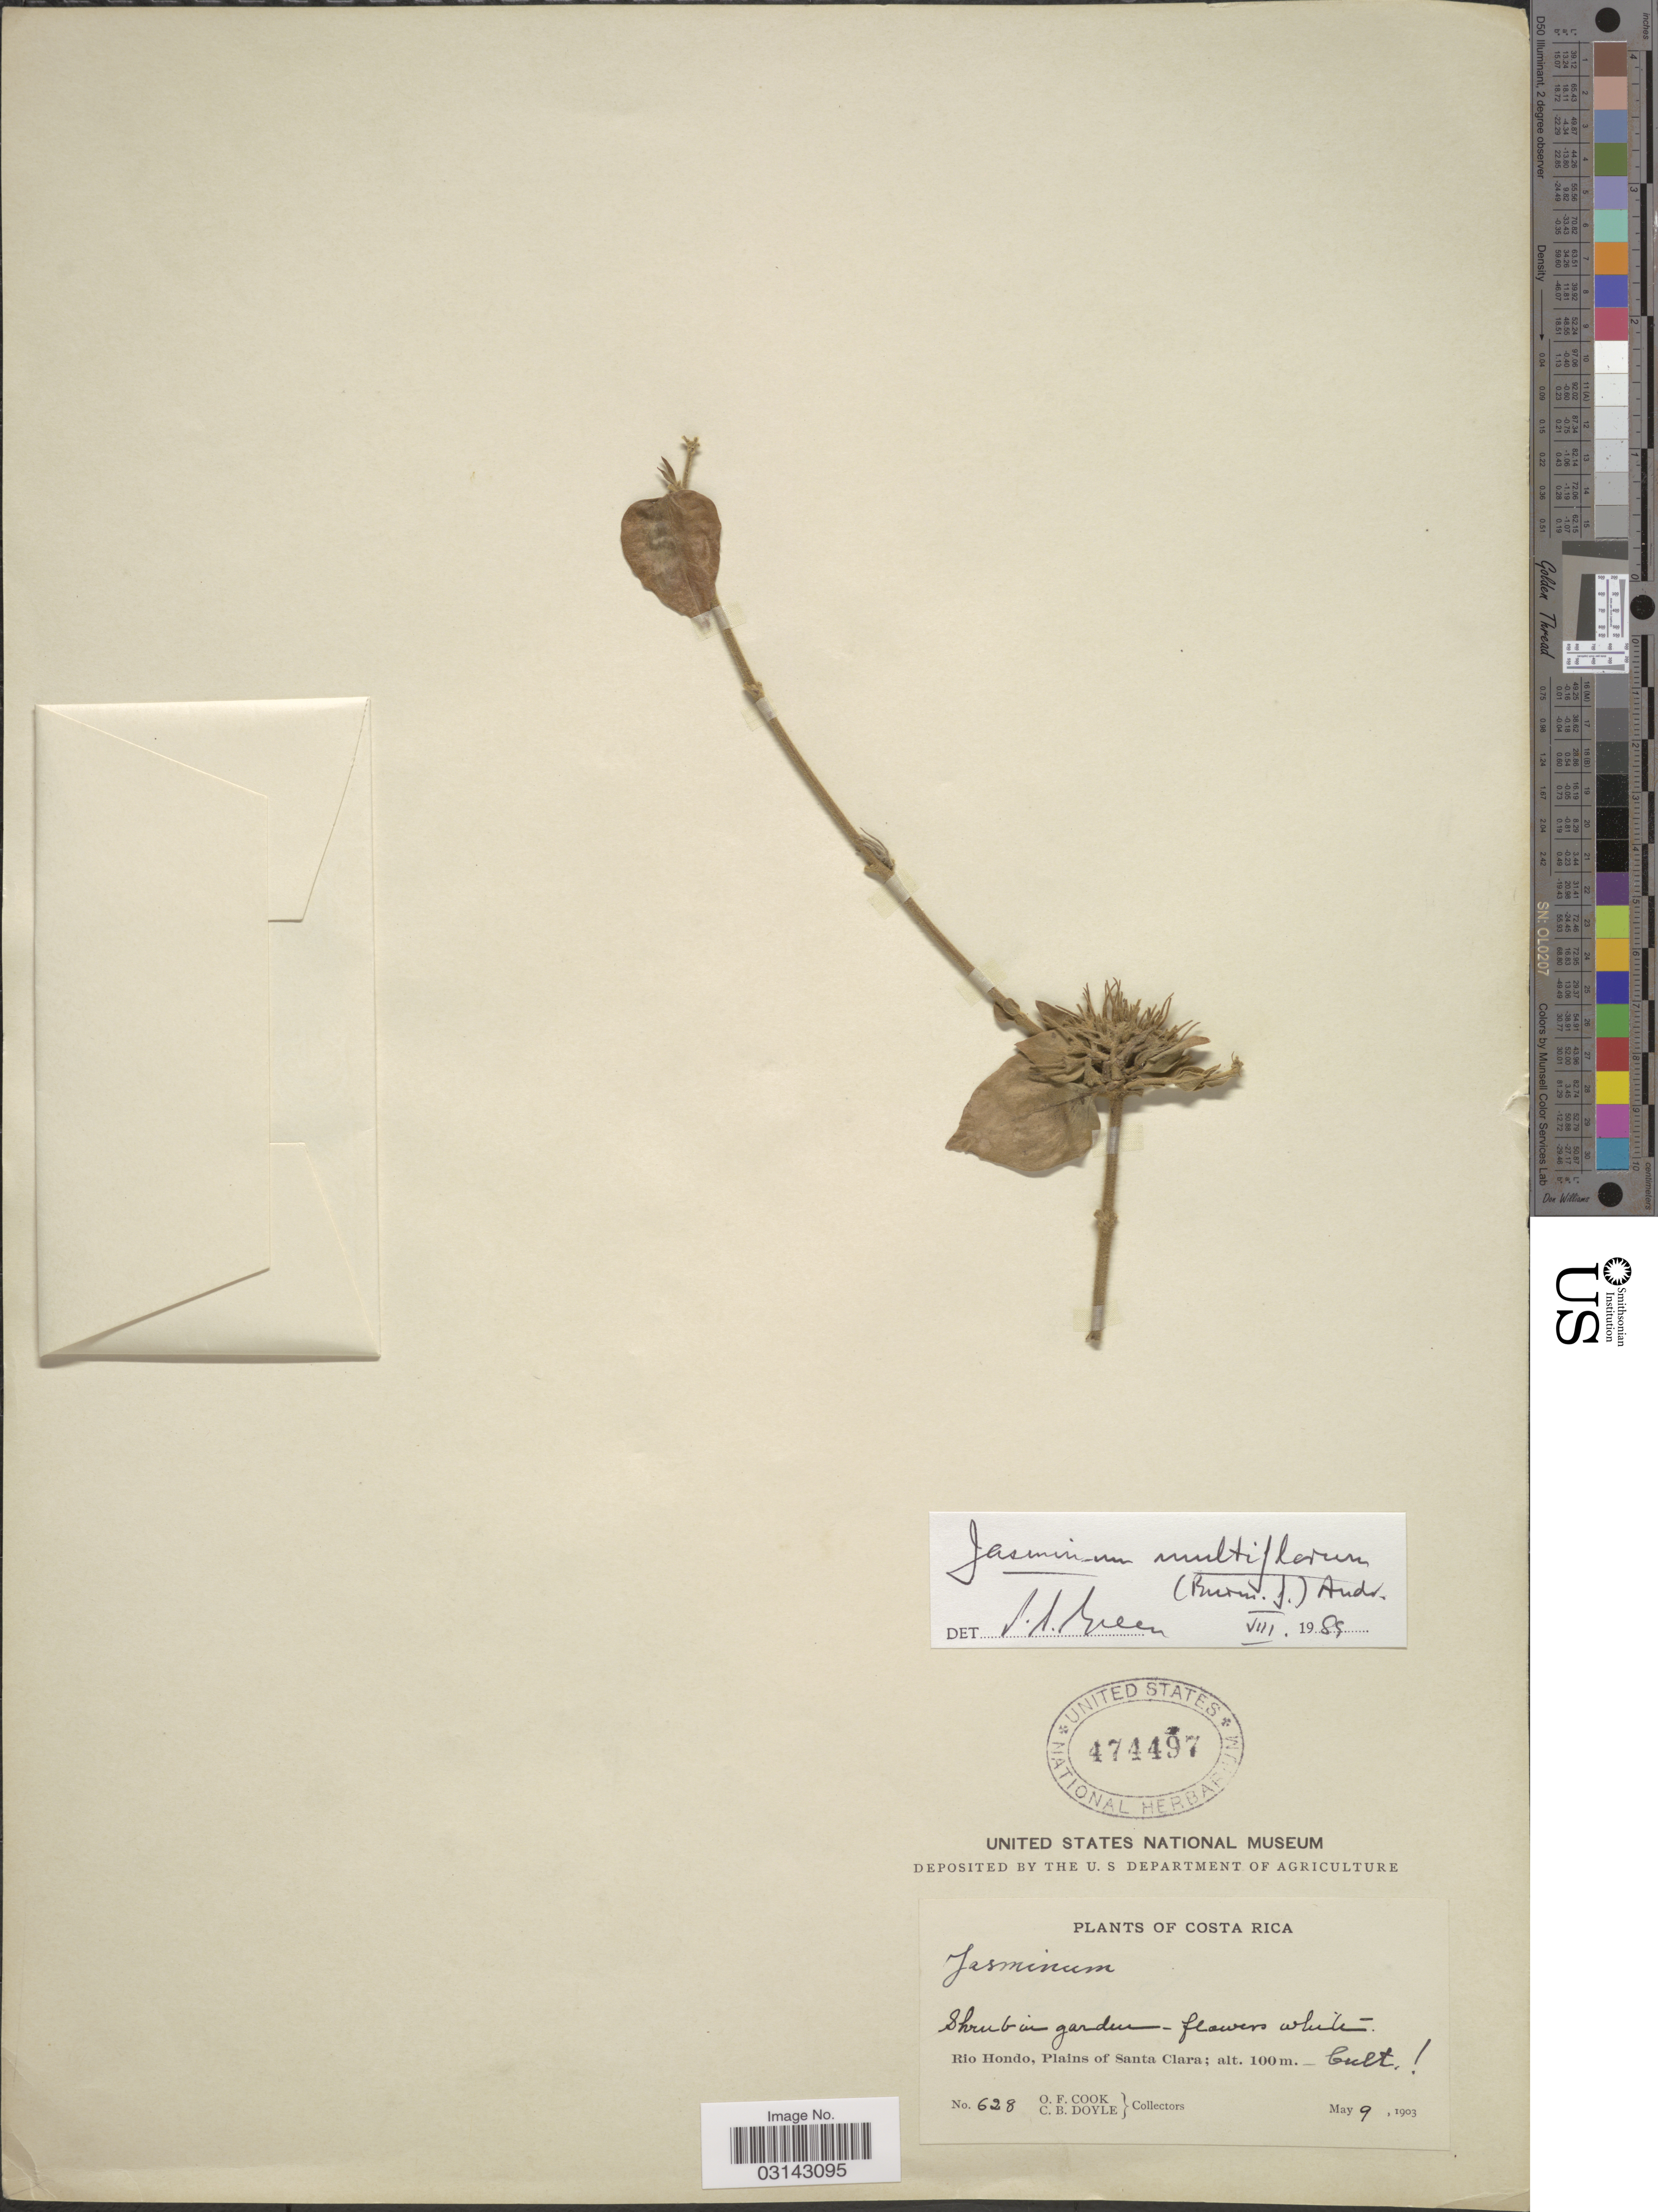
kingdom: Plantae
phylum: Tracheophyta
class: Magnoliopsida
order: Lamiales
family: Oleaceae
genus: Jasminum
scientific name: Jasminum multiflorum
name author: (Burm. f.) Andrews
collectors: O. F. Cook & C. Doyle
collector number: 628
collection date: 1903-05-09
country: Costa Rica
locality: Rio Hondo, Plains of Santa Clara.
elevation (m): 100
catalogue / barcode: US 474497